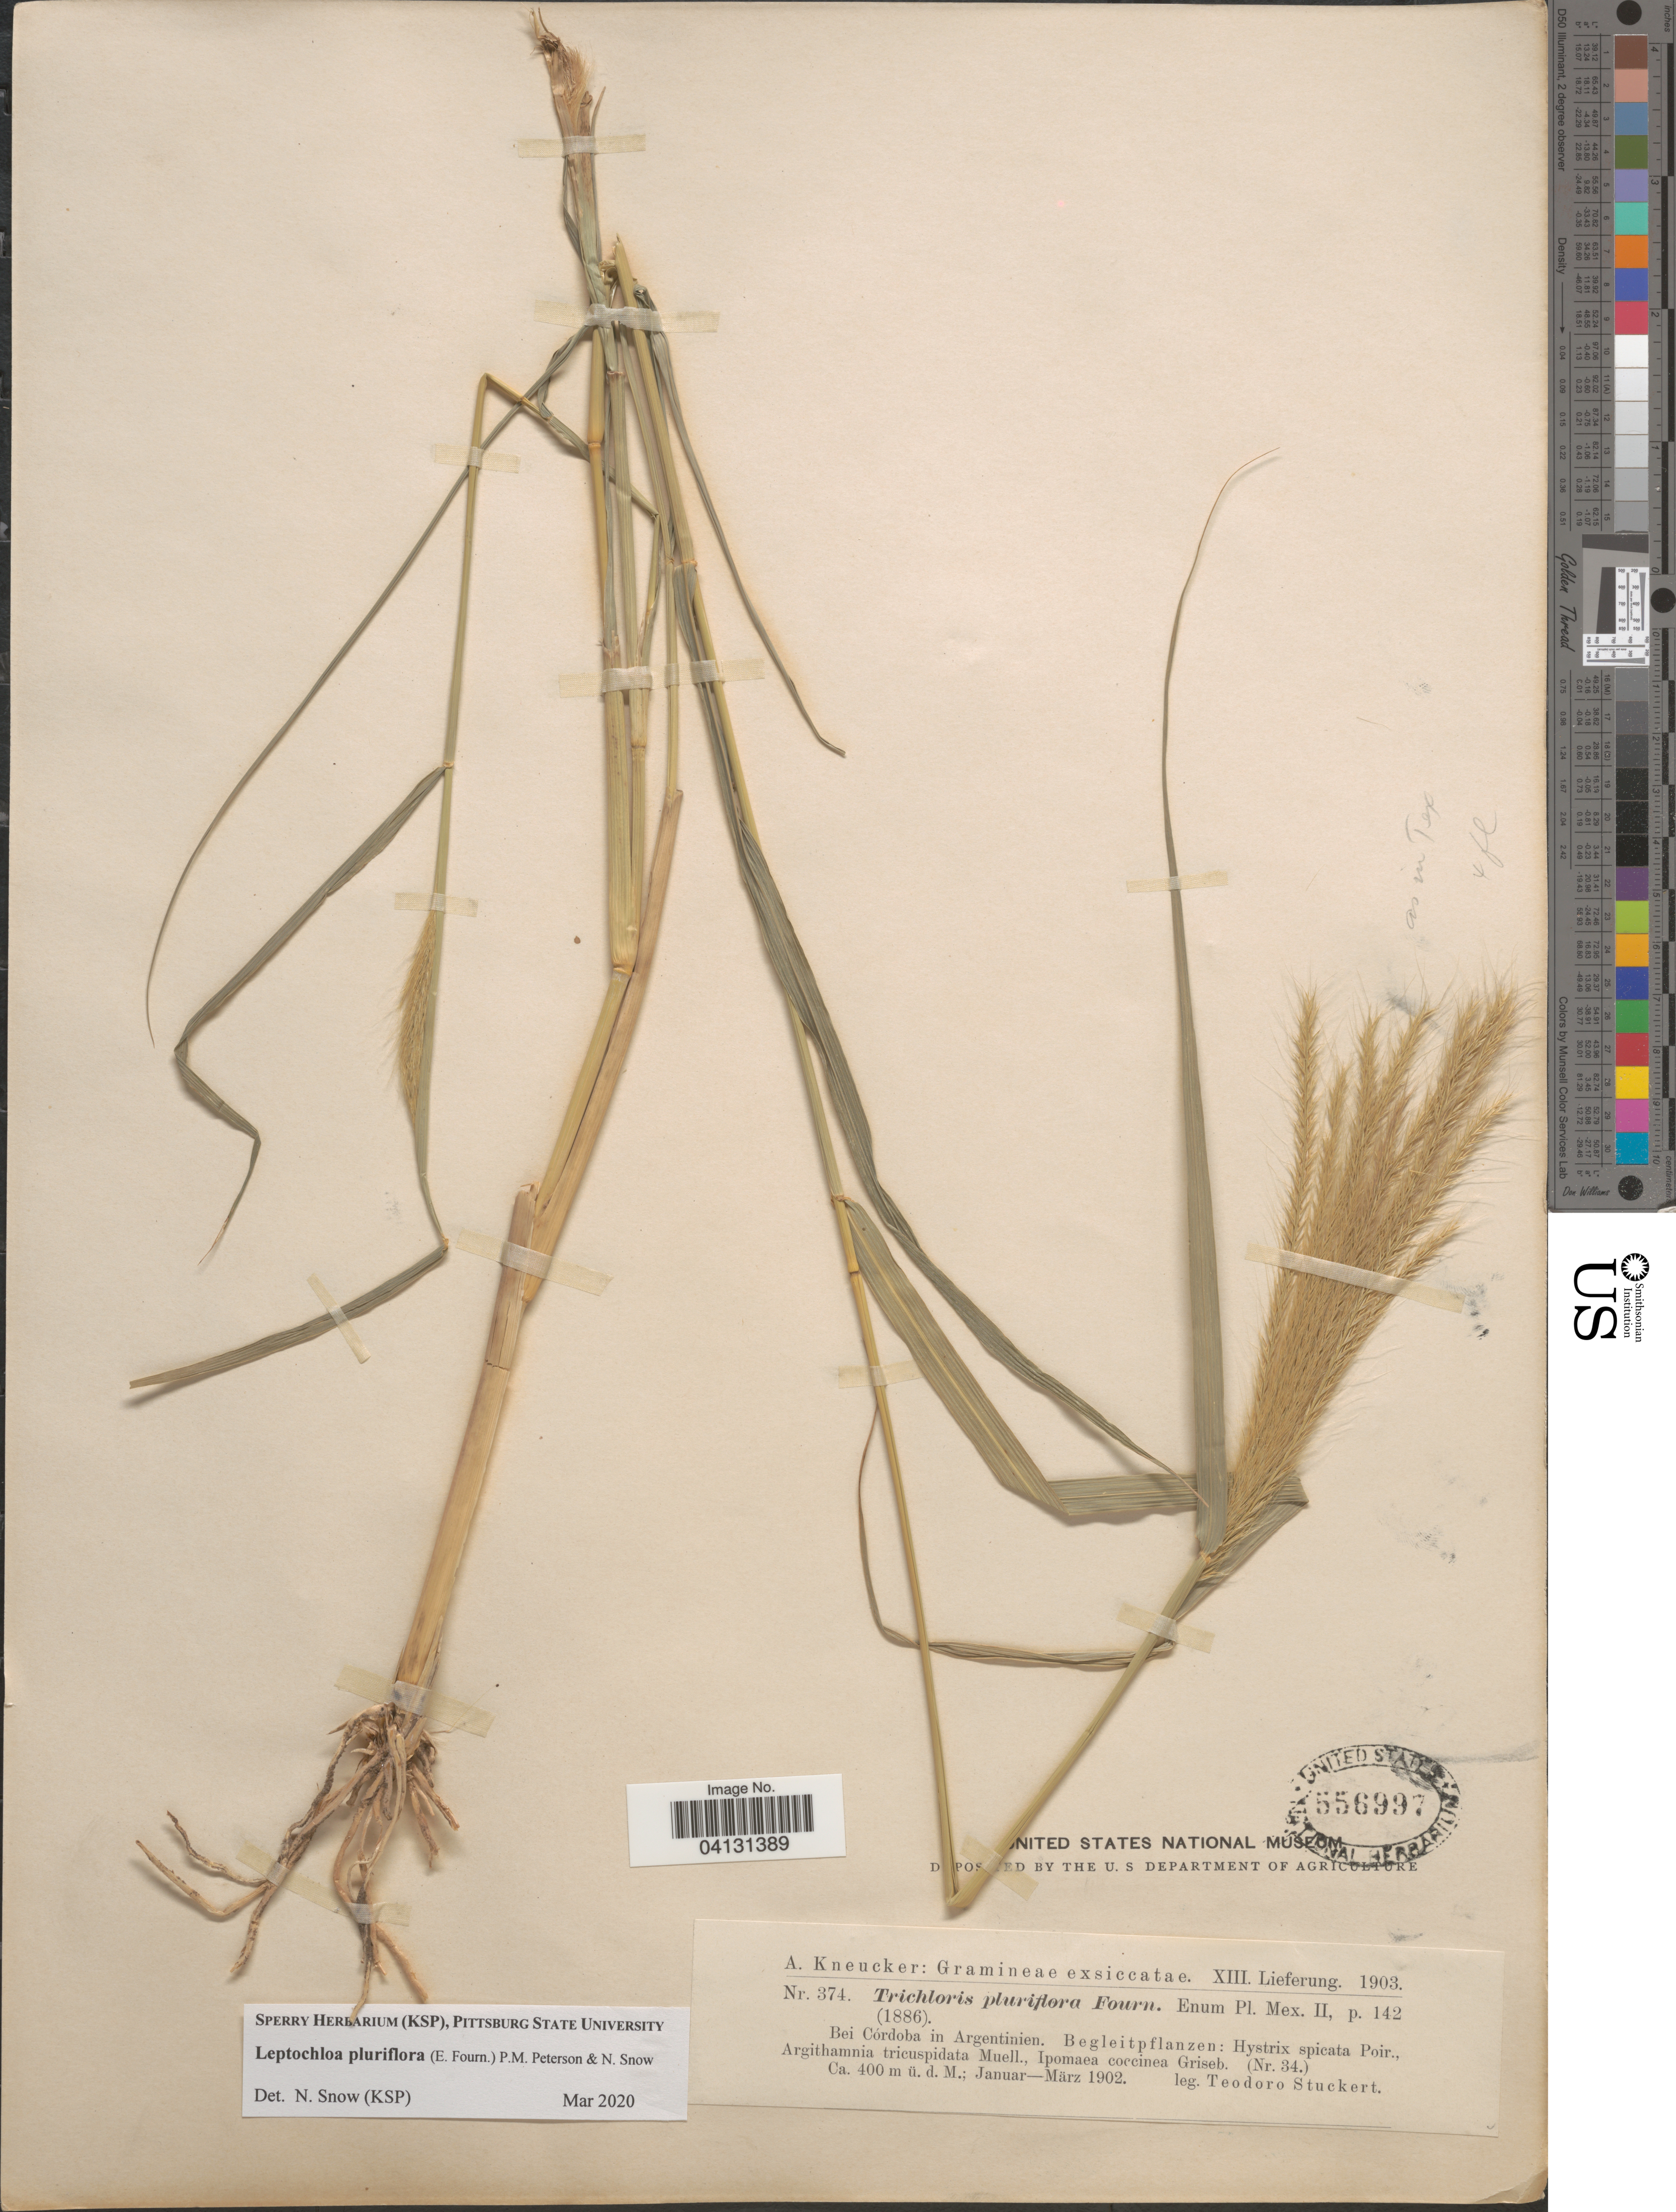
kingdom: Plantae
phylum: Tracheophyta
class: Liliopsida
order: Poales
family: Poaceae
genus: Leptochloa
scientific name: Leptochloa pluriflora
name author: (E. Fourn.) P.M. Peterson & N. Snow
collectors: T. Stuckert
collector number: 374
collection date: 1902-01/1902-03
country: Argentina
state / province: Córdoba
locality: Bei Córdoba in Argentinien.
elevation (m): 400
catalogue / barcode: US 556997